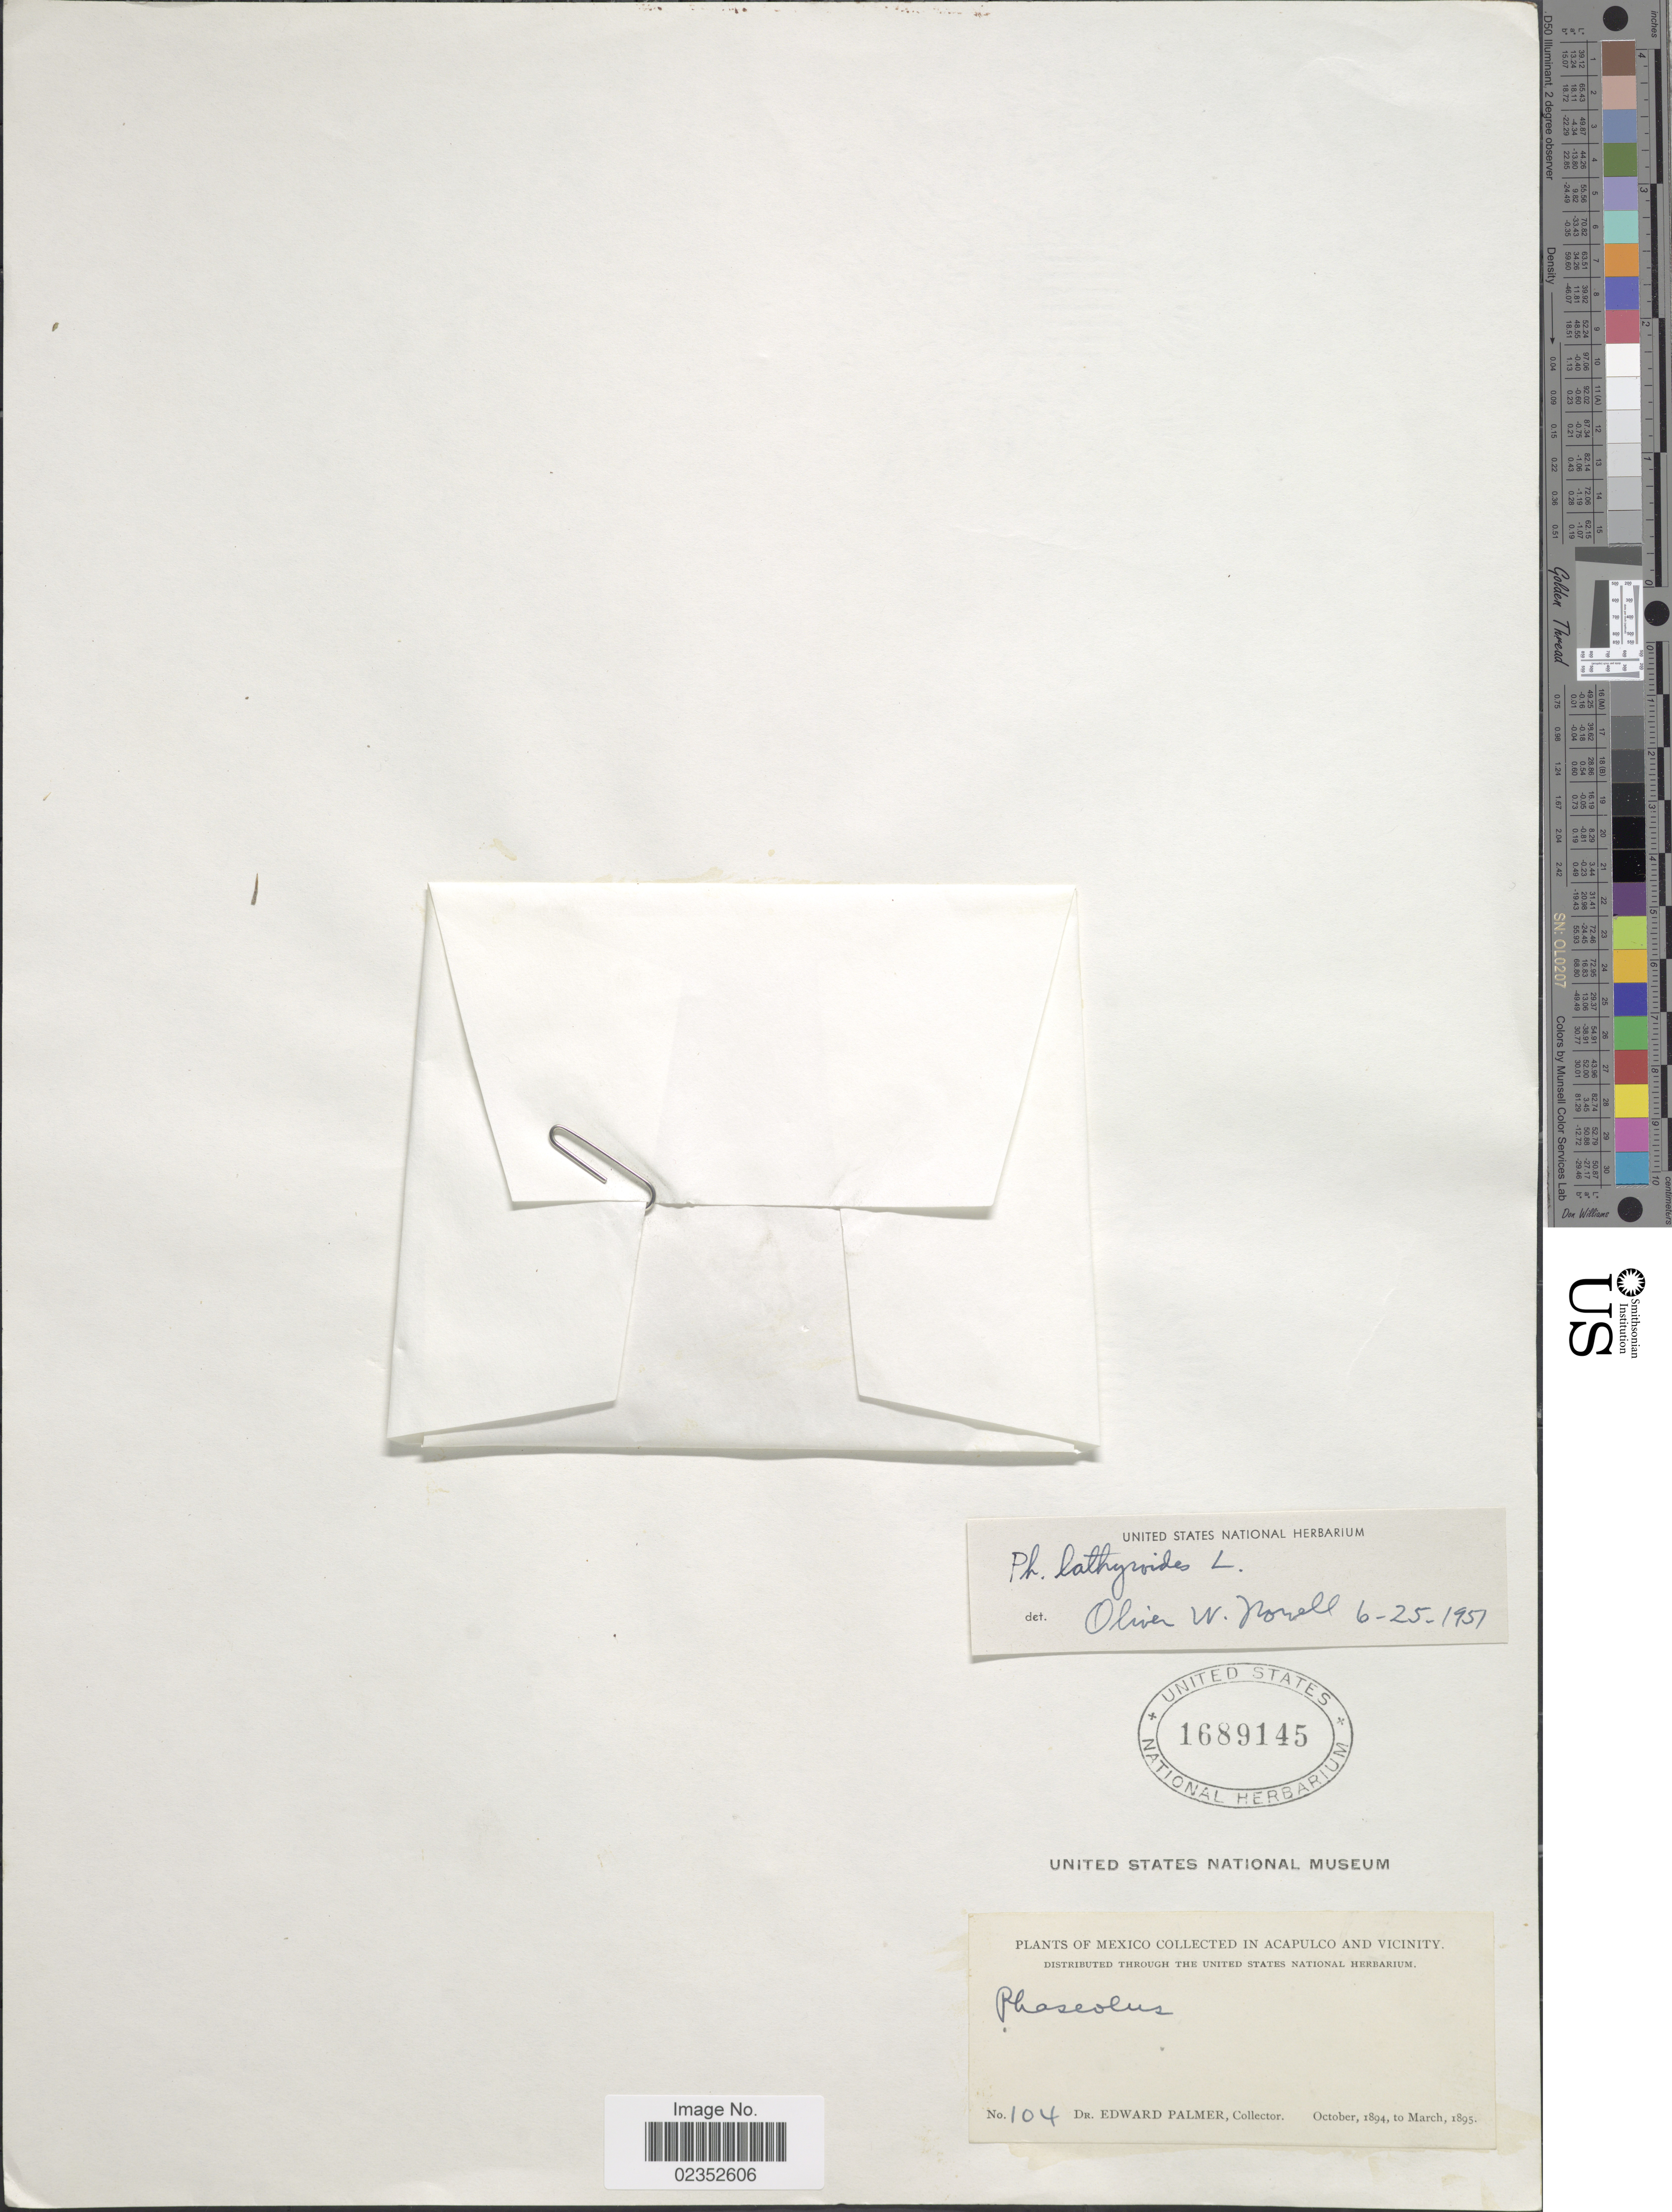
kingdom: Plantae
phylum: Tracheophyta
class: Magnoliopsida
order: Fabales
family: Fabaceae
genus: Macroptilium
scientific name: Macroptilium lathyroides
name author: (L.) Urb.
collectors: E. Palmer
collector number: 104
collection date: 1894-10/1895-03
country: Mexico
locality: Acapulco and Vicinity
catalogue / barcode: US 1689145